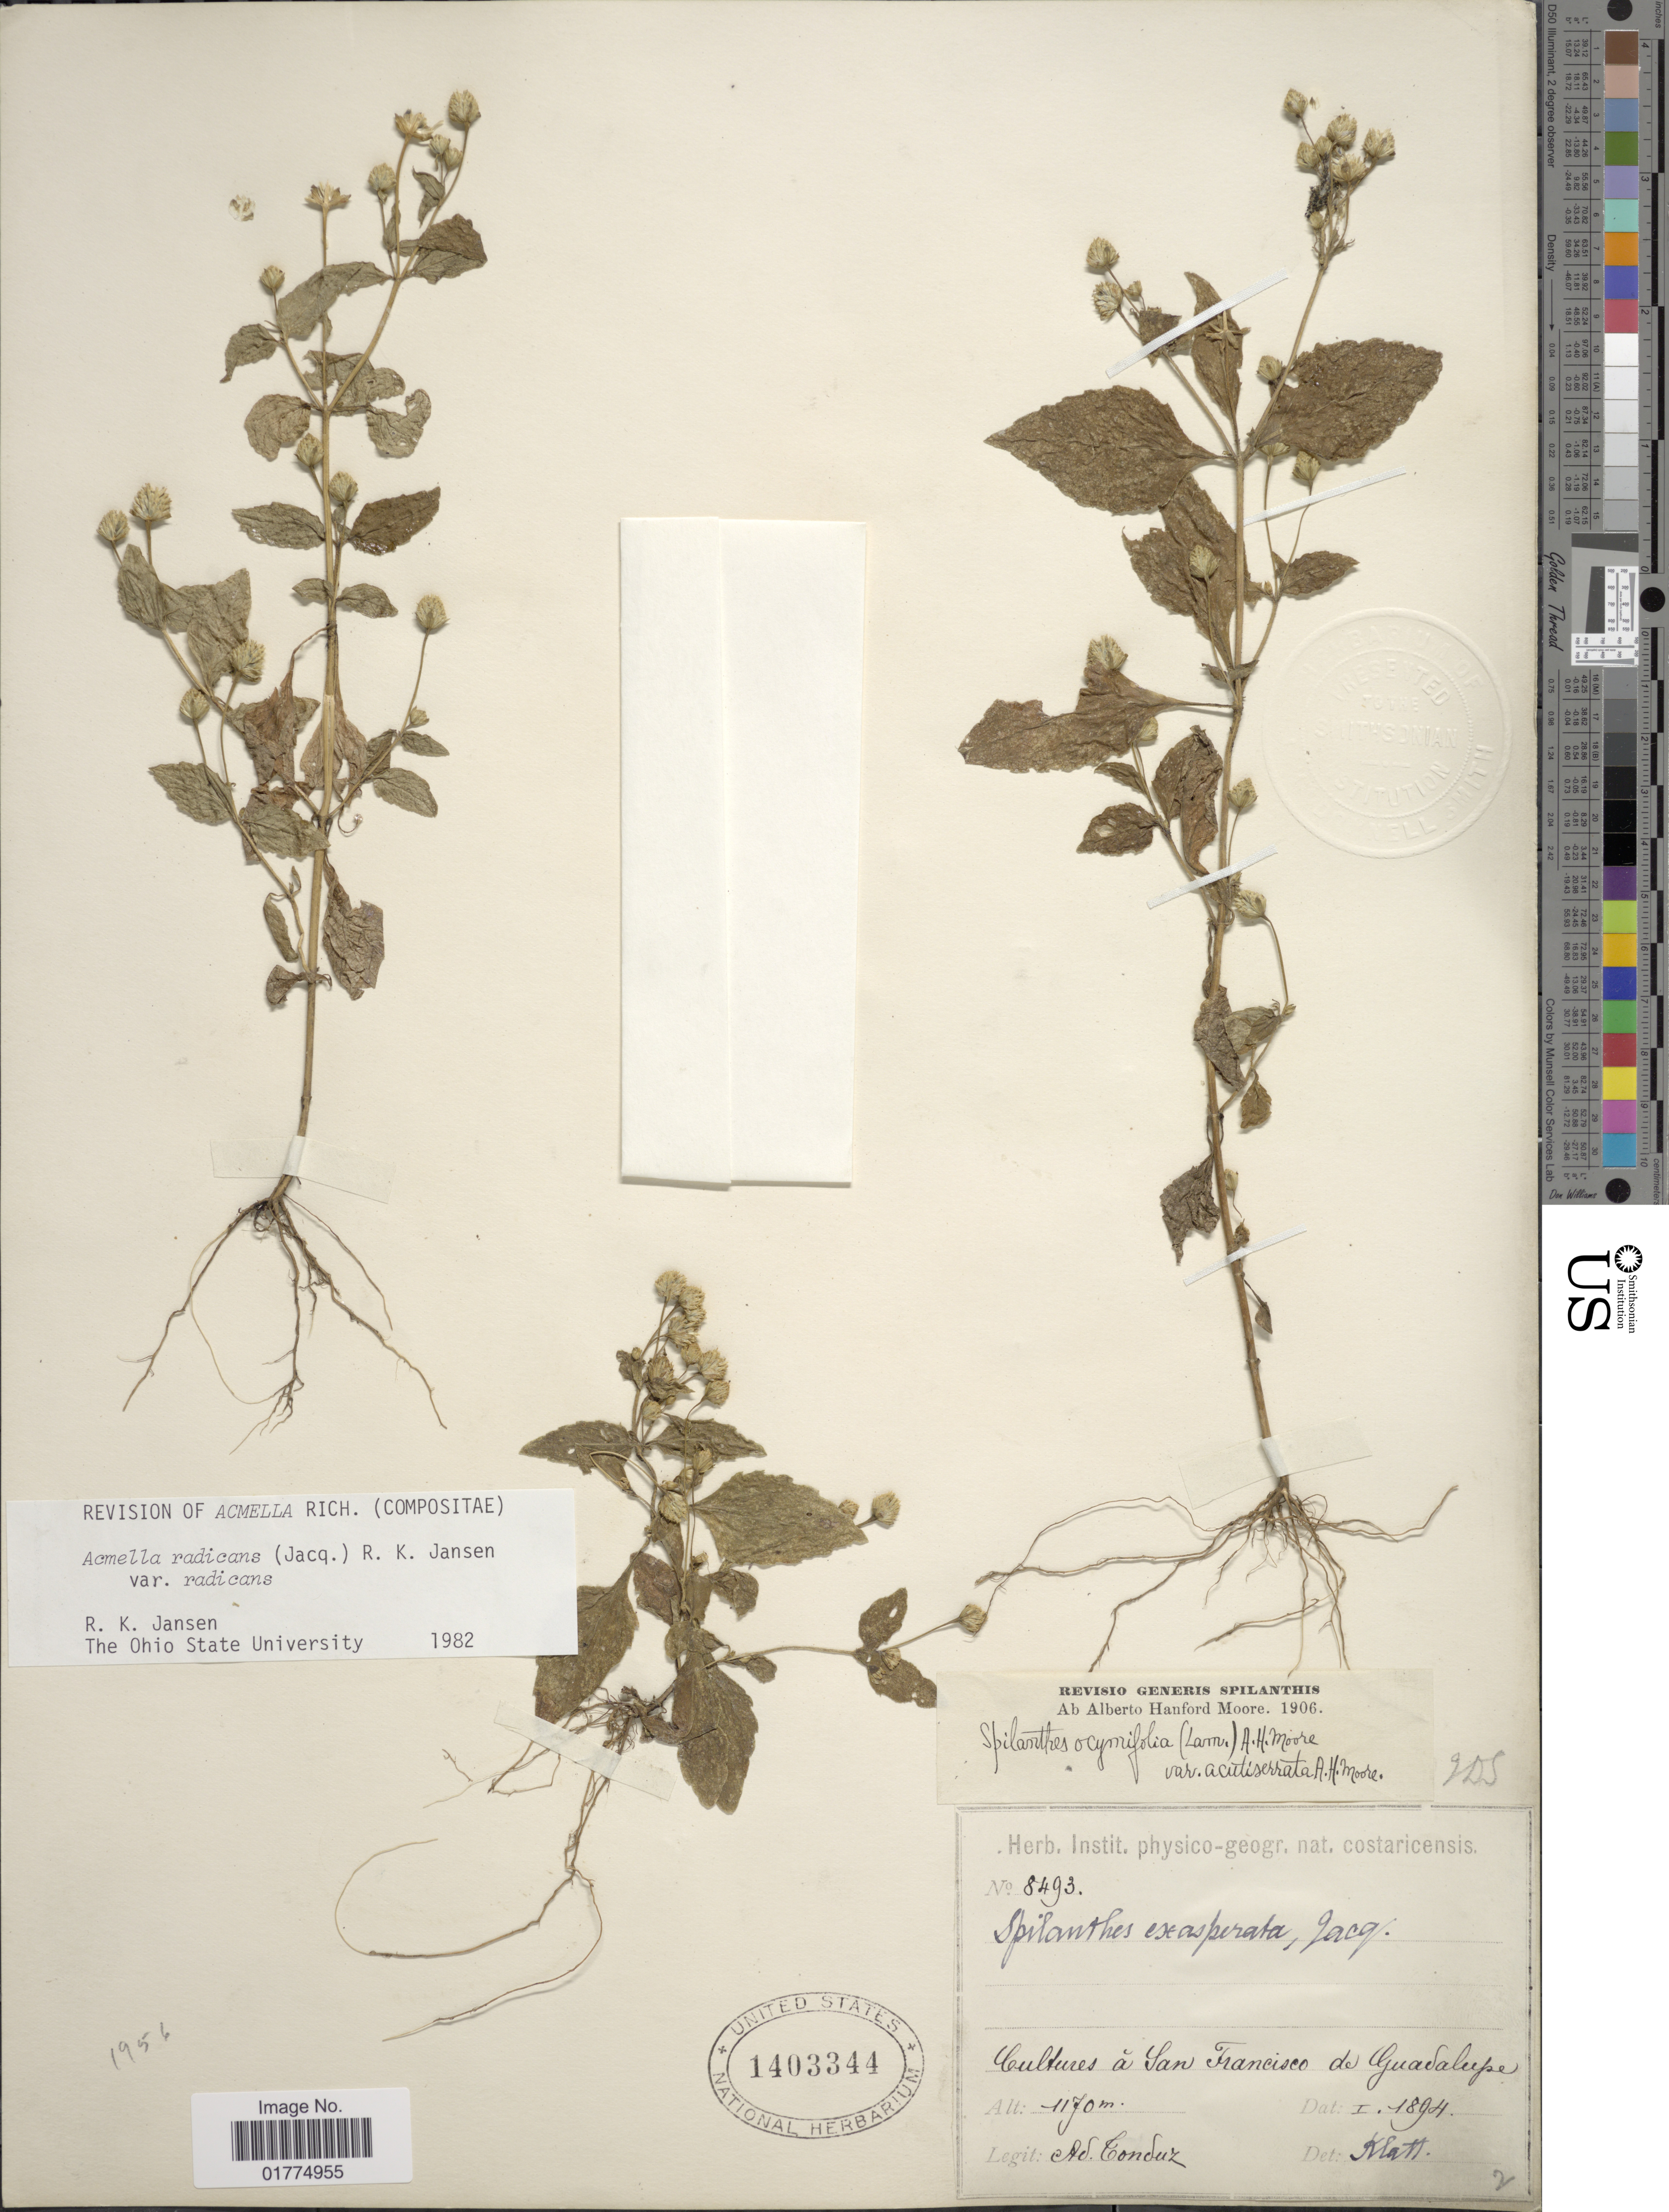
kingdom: Plantae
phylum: Tracheophyta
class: Magnoliopsida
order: Asterales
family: Asteraceae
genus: Acmella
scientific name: Acmella radicans var. radicans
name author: (Jacq.) R.K. Jansen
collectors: A. Tonduz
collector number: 8493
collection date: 1894-01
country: Mexico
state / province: Baja California Sur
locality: Cultures á San Francisco de Guadalupe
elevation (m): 1170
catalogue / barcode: US 1403344